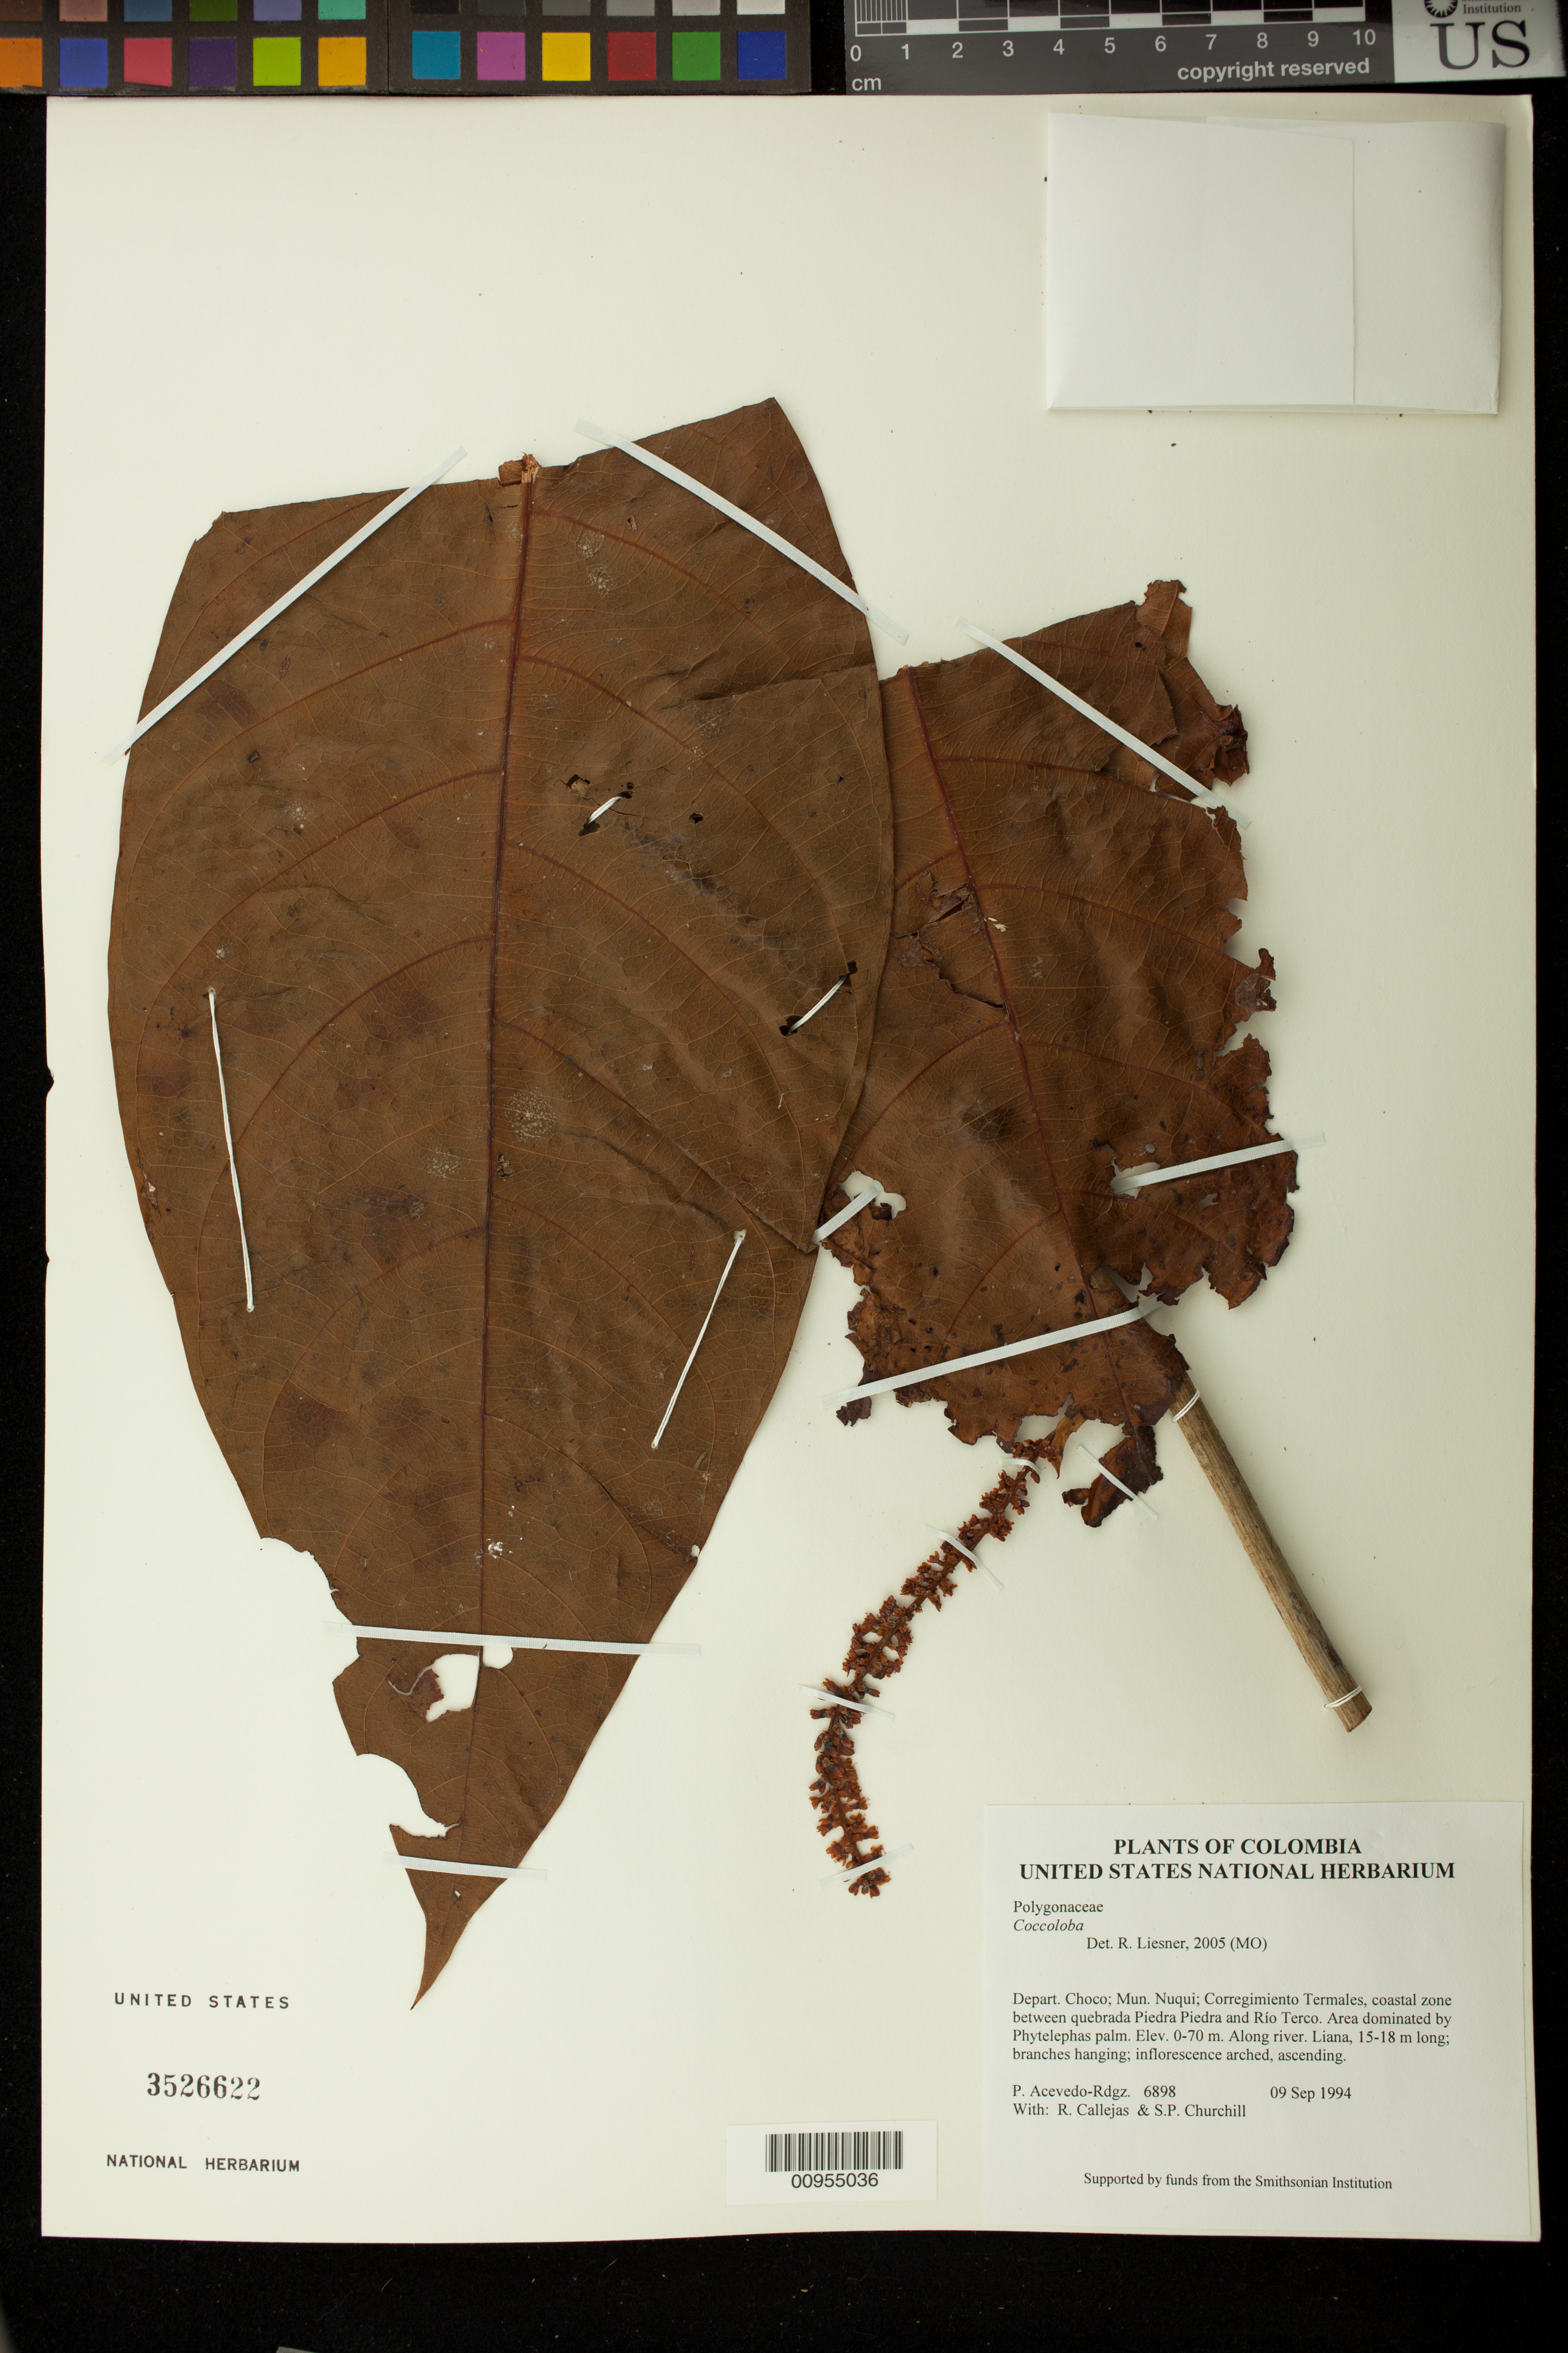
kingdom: Plantae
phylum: Tracheophyta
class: Magnoliopsida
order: Caryophyllales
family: Polygonaceae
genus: Coccoloba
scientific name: Coccoloba sp.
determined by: Liesner, R. L.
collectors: P. Acevedo-Rodr., R. Callejas & S. Churchill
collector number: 6898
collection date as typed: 09 Sep 1994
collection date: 1994-09-09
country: Colombia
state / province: Chocó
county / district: Nuqui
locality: Depart. Choco; Mun. Nuqui; Corregimiento Termales, coastal zone between quebrada Piedra Piedra and Río Terco. Area dominated by Phytelephas palm.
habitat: Along river.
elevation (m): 0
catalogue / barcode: US 3526622